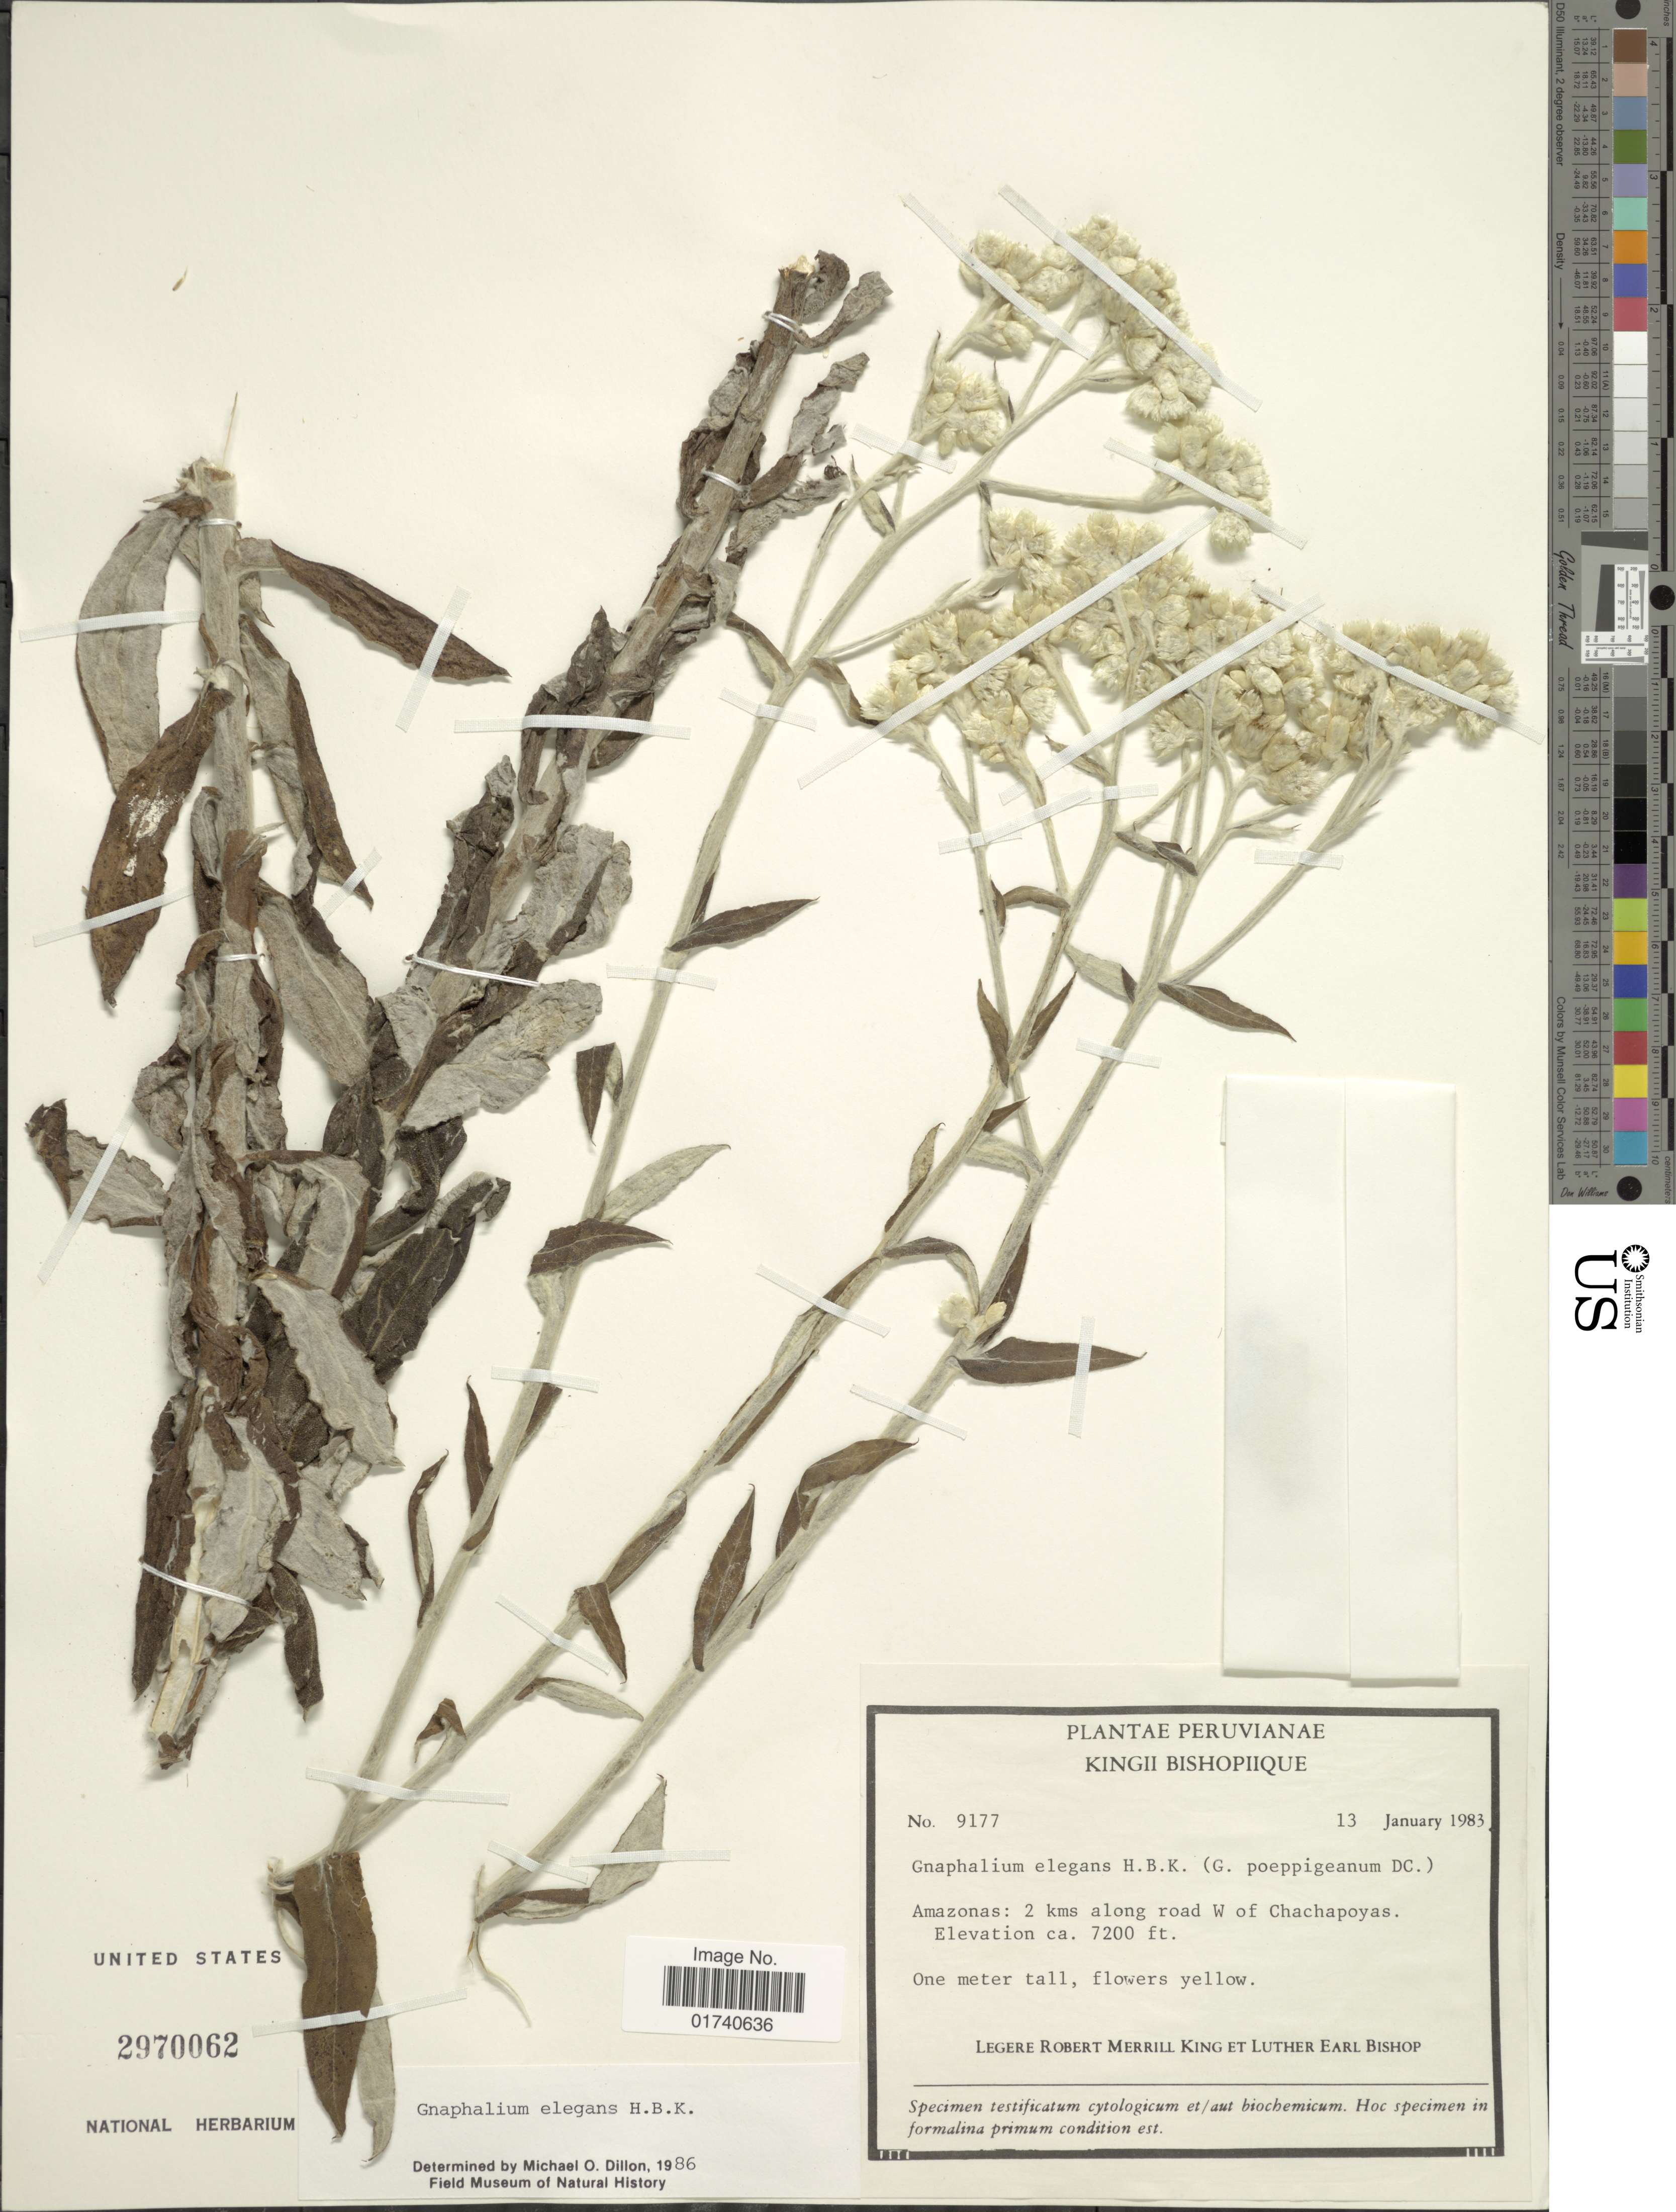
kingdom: Plantae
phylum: Tracheophyta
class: Magnoliopsida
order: Asterales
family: Asteraceae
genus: Pseudognaphalium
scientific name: Pseudognaphalium elegans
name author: (Kunth) Kartesz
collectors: R. M. King & L. E. Bishop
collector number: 9177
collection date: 1983-01-13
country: Peru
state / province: Amazonas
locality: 2 kms along road W of Chachapoyas.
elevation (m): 2195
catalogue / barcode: US 2970062